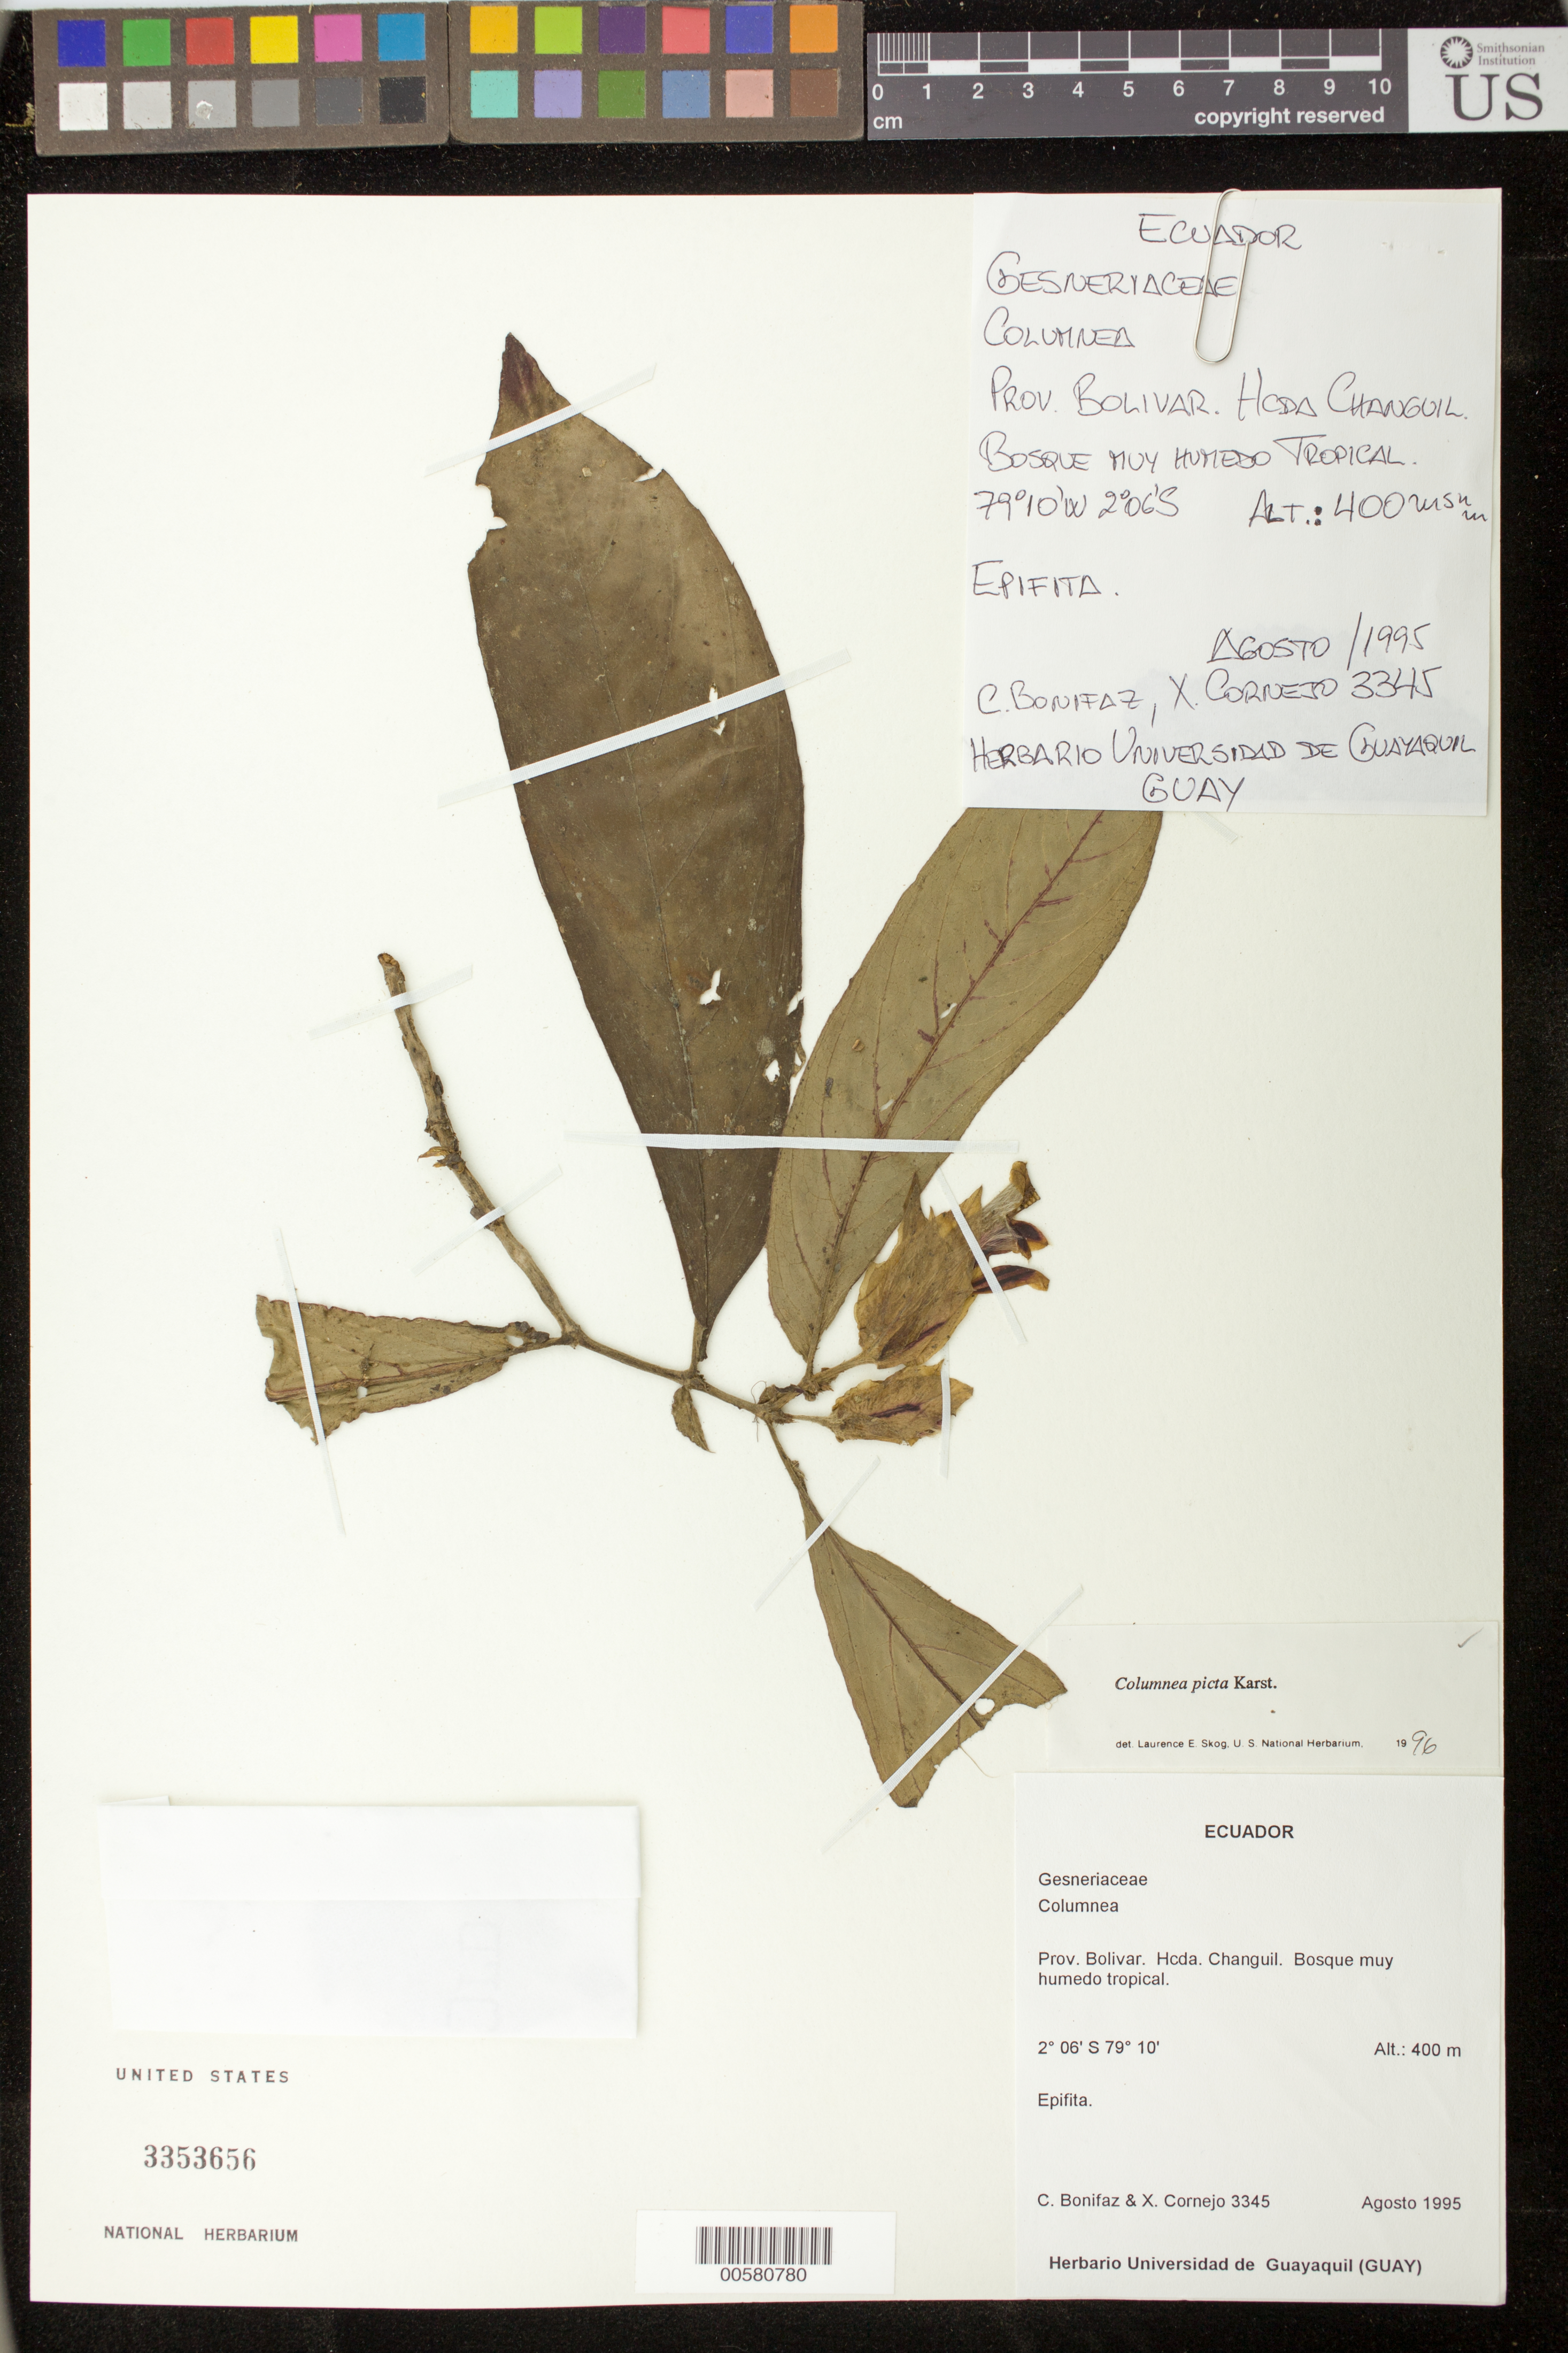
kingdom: Plantae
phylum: Tracheophyta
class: Magnoliopsida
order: Lamiales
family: Gesneriaceae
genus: Columnea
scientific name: Columnea karsteniana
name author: Singh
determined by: Skog, Laurence E.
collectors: C. Bonifaz & X. F. Cornejo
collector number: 3345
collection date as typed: Aug 1995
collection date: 1995-08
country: Ecuador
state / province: Bolivar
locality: Hcda. Changuil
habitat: Bosque muy humedo tropical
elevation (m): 400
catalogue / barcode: US 3353656